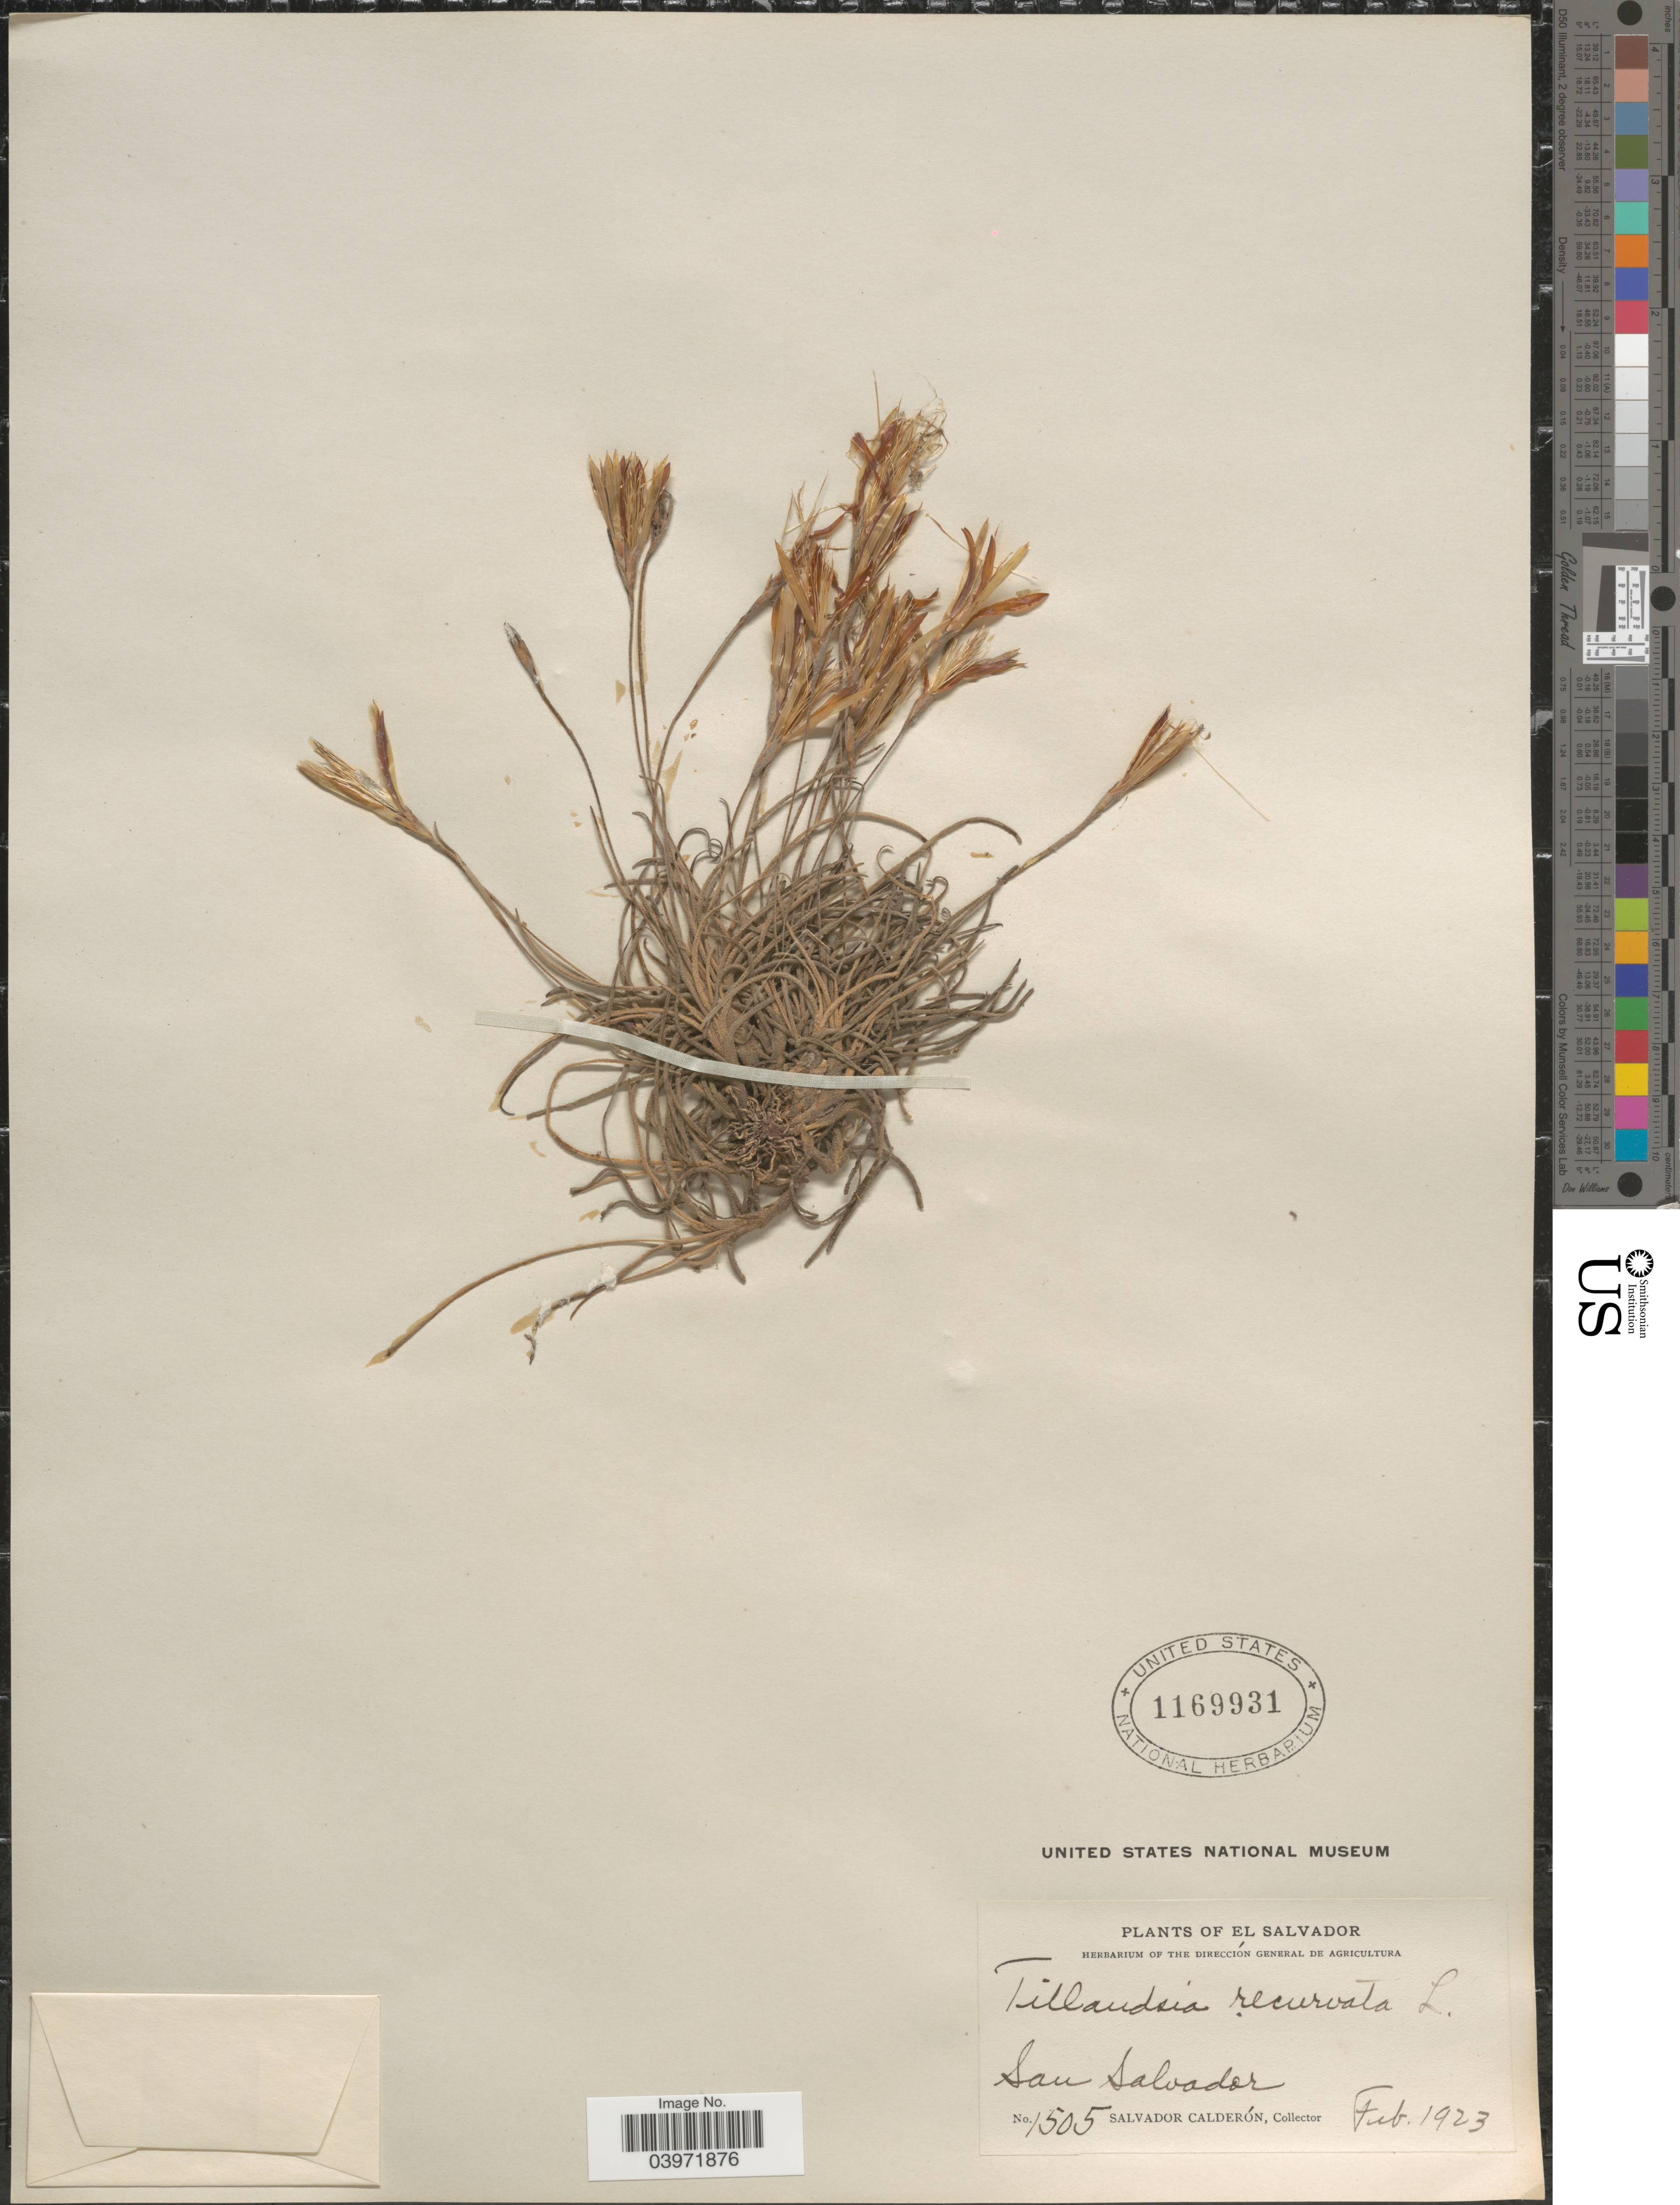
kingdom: Plantae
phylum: Tracheophyta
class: Liliopsida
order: Poales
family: Bromeliaceae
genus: Tillandsia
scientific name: Tillandsia recurvata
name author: L.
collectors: S. Calderón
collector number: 1505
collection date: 1923-02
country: El Salvador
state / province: San Salvador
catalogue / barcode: US 1169931